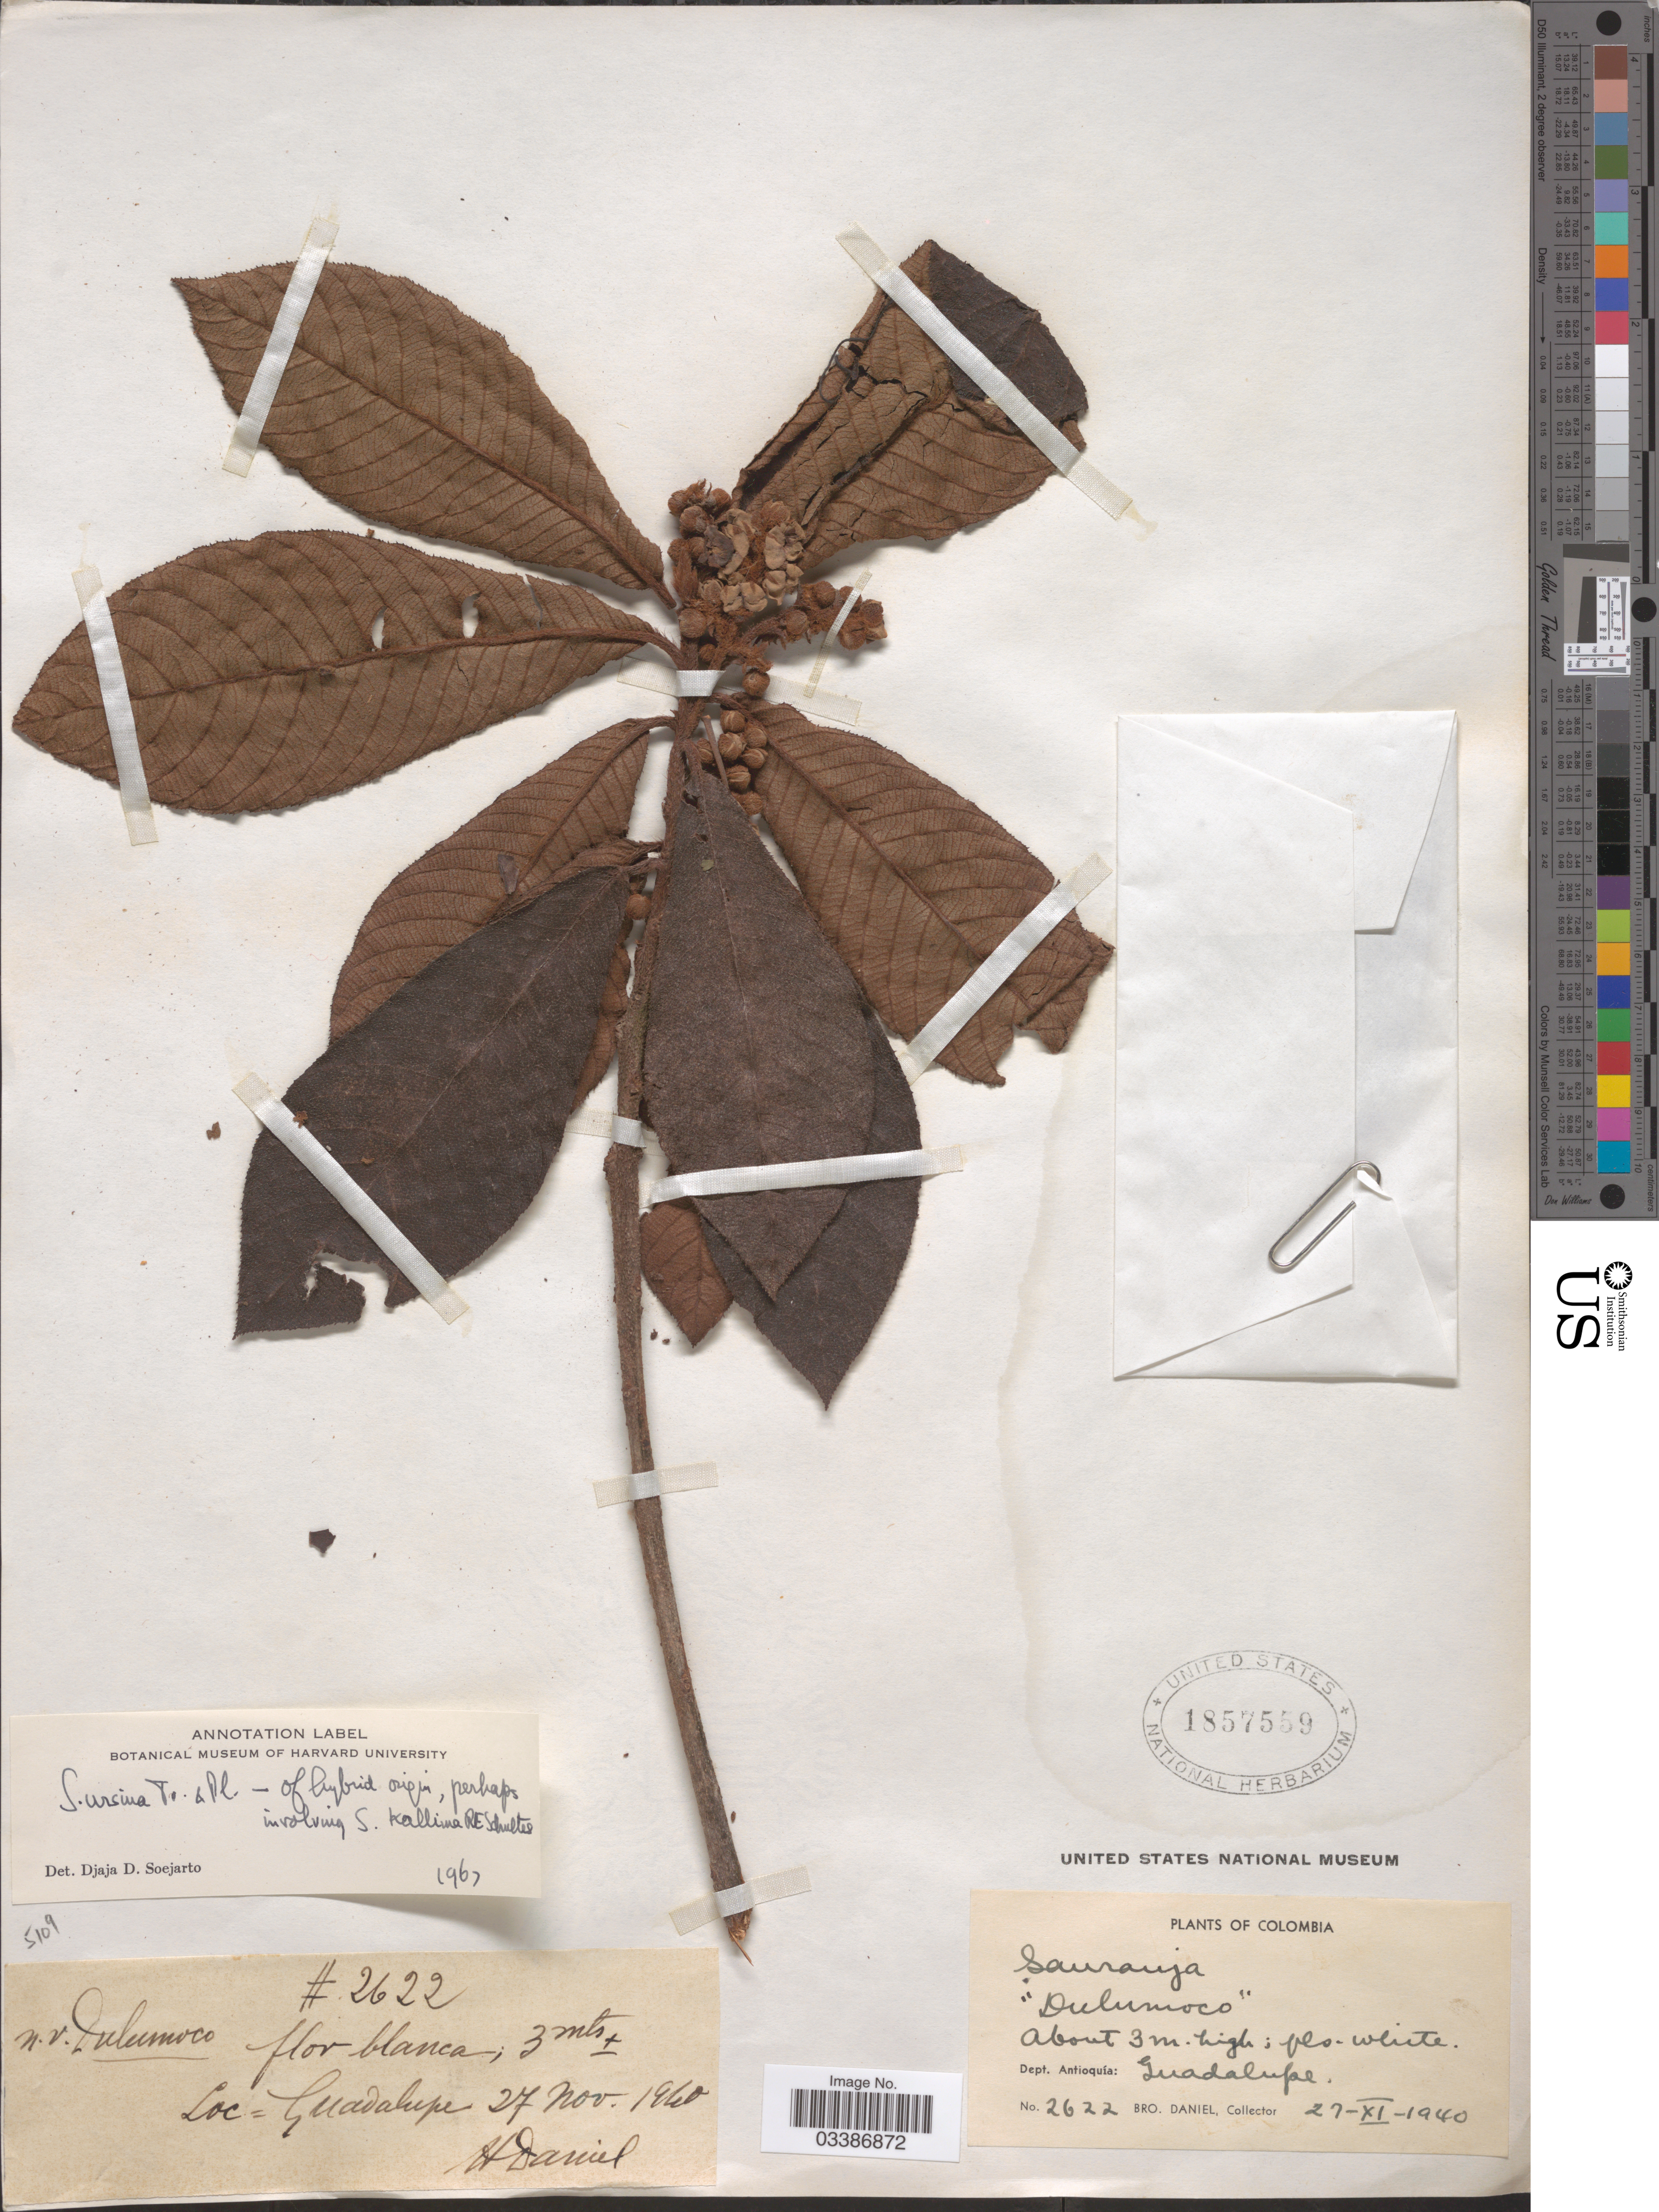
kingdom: Plantae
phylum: Tracheophyta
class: Magnoliopsida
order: Ericales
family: Actinidiaceae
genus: Saurauia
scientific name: Saurauia ursina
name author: Triana & Planch.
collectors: Bro. Daniel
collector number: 2622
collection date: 1940-11-27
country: Colombia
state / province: Antioquia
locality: Dept. Antioquía: Guadalupe.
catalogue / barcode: US 1857559